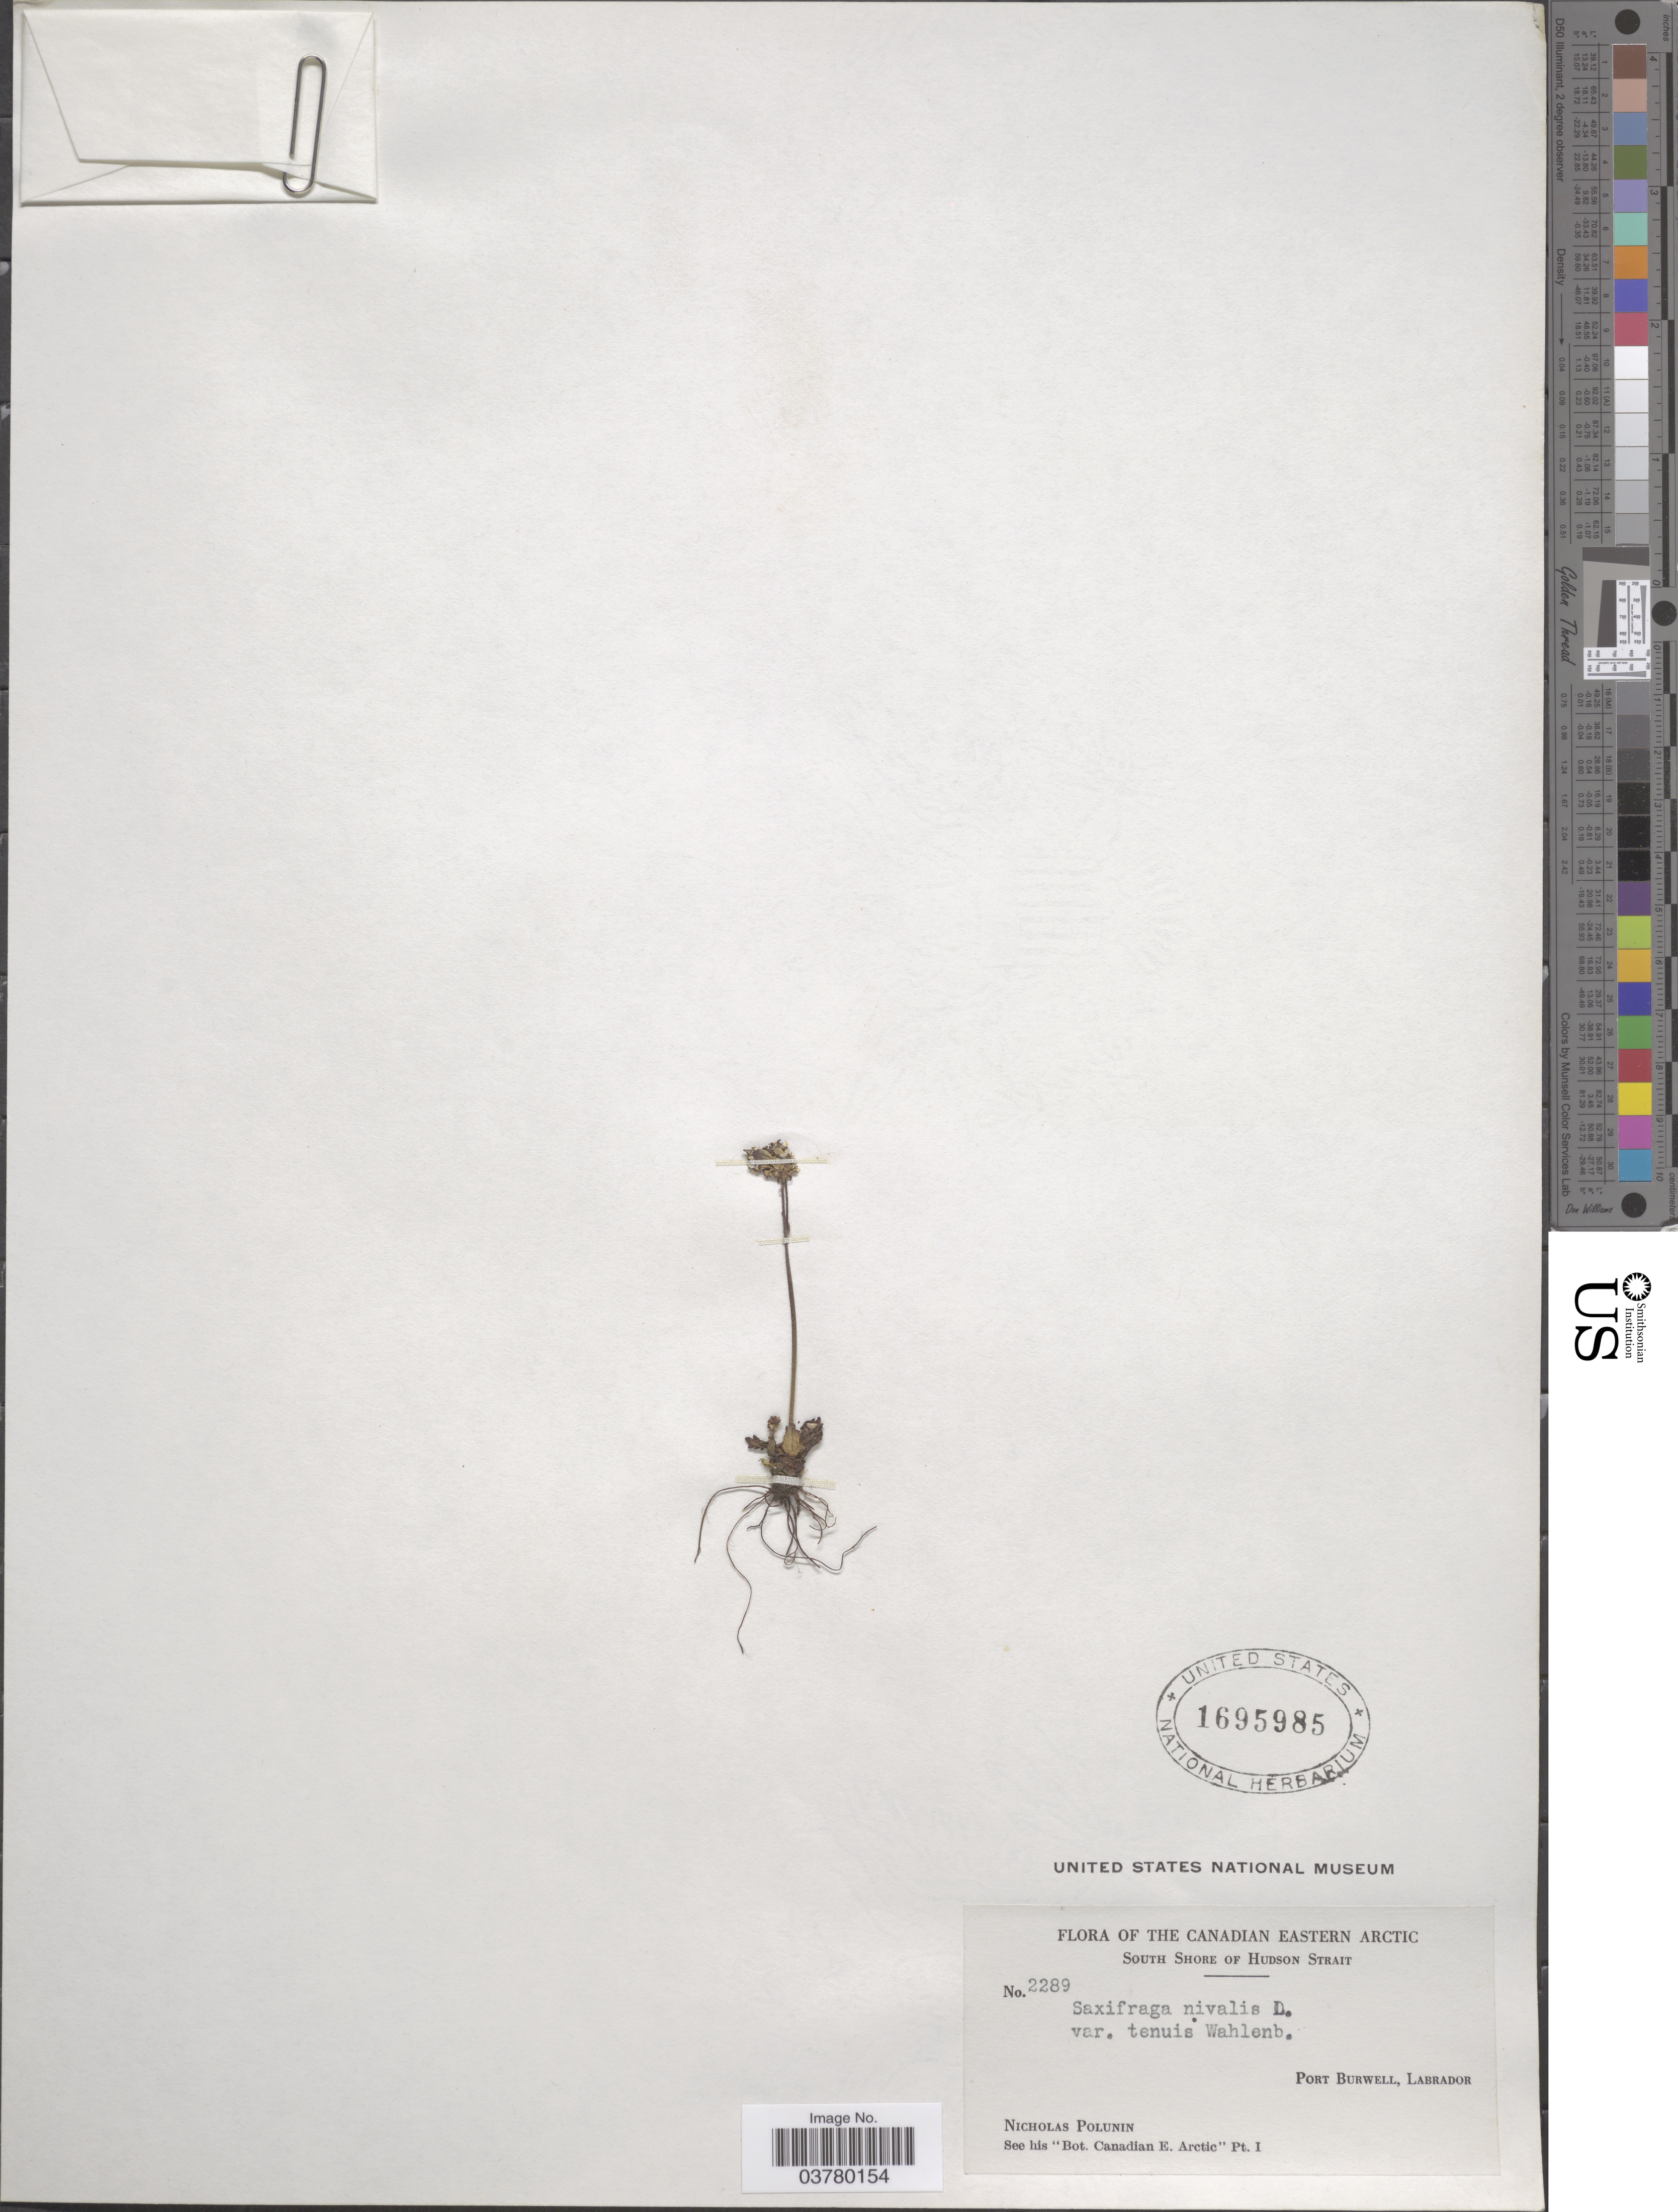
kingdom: Plantae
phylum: Tracheophyta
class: Magnoliopsida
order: Saxifragales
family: Saxifragaceae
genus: Micranthes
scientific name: Micranthes tenuis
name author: (Wahlenb.) Small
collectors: N. V. Polunin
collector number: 2289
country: Canada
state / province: Newfoundland and Labrador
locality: The Canadian Eastern Arctic. South Shore of Hudson Strait. Port Burwell, Labrador.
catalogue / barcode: US 1695985